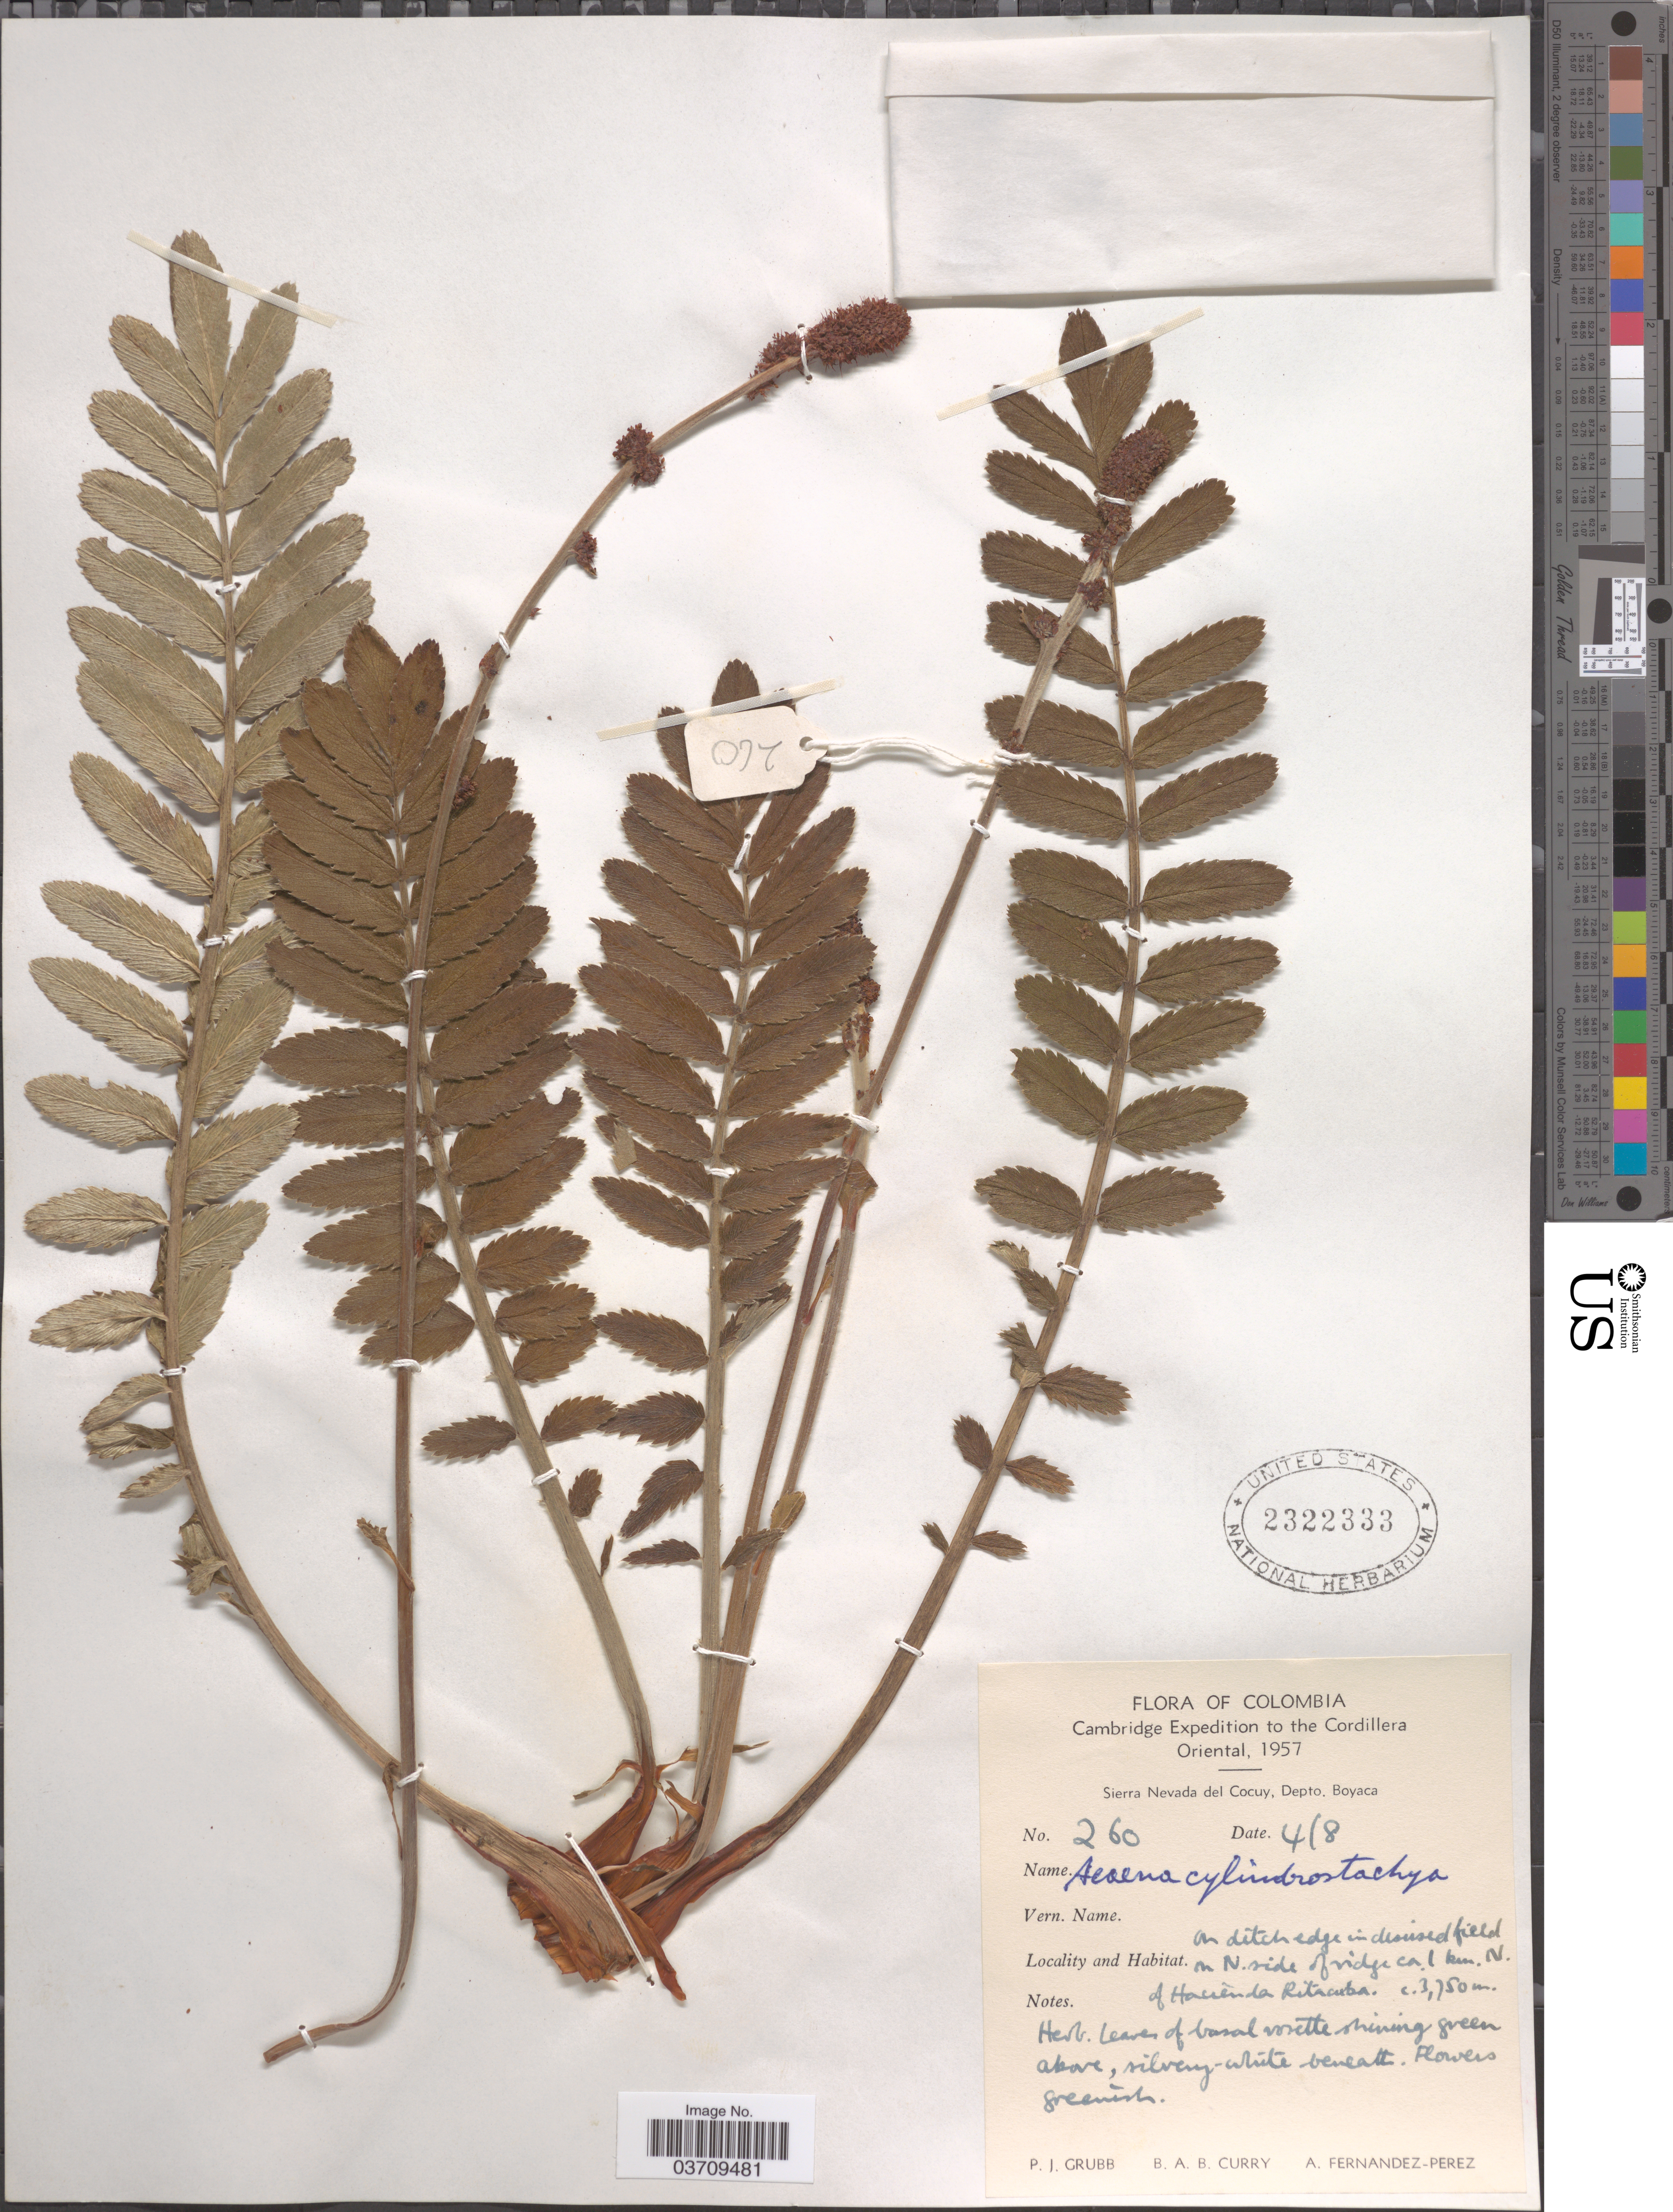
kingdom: Plantae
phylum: Tracheophyta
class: Magnoliopsida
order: Rosales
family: Rosaceae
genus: Acaena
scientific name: Acaena cylindristachya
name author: Ruiz & Pav.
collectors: P. J. Grubb, B. A. B. Curry & A. Fernández-Pérez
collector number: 260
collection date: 1957-08-04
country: Colombia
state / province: Boyacá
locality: Cordillera Oriental. Sierra Nevada del Cocuy, Depto. Boyaca. N. side of ridge ca. 1 km. N. of Hacienda Ritacuba.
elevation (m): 3750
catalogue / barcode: US 2322333